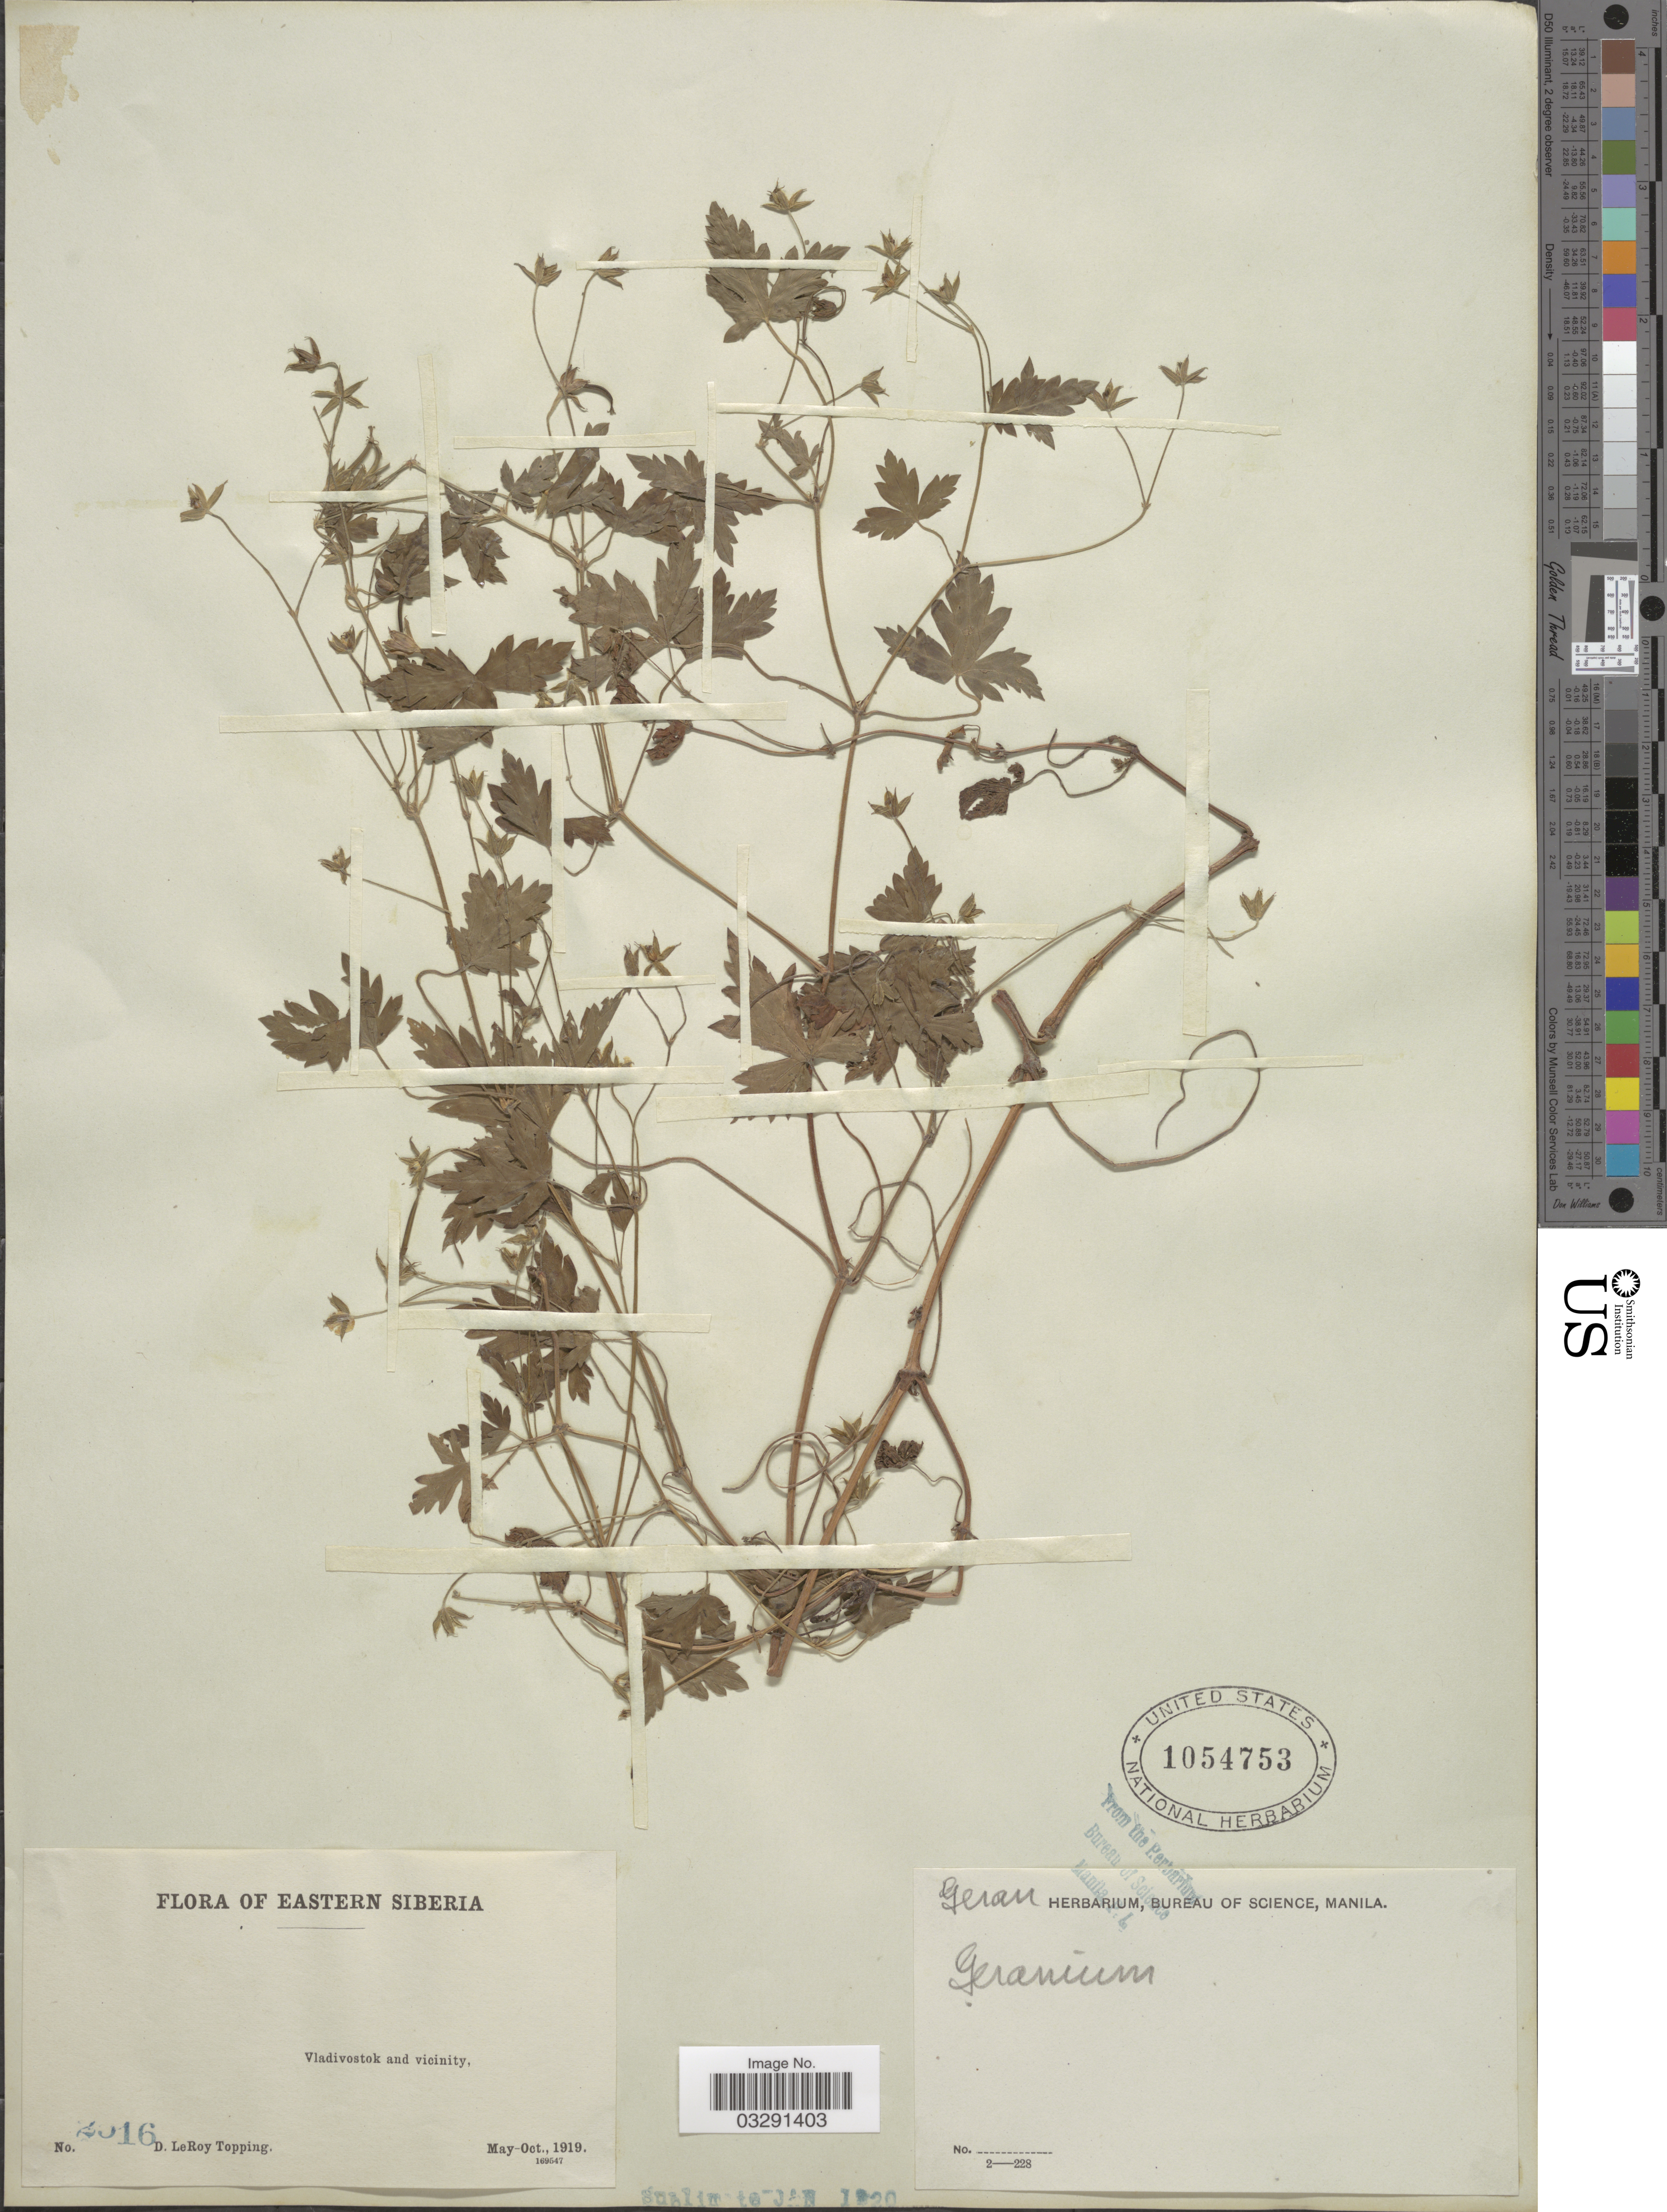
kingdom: Plantae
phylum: Tracheophyta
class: Magnoliopsida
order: Geraniales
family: Geraniaceae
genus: Geranium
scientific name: Geranium sibiricum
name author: L.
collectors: D. L. Topping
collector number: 2016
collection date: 1919-05/1919-10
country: Russian Federation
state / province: Primorsky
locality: Eastern Siberia. Vladivostok and vicinity.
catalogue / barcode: US 1054753